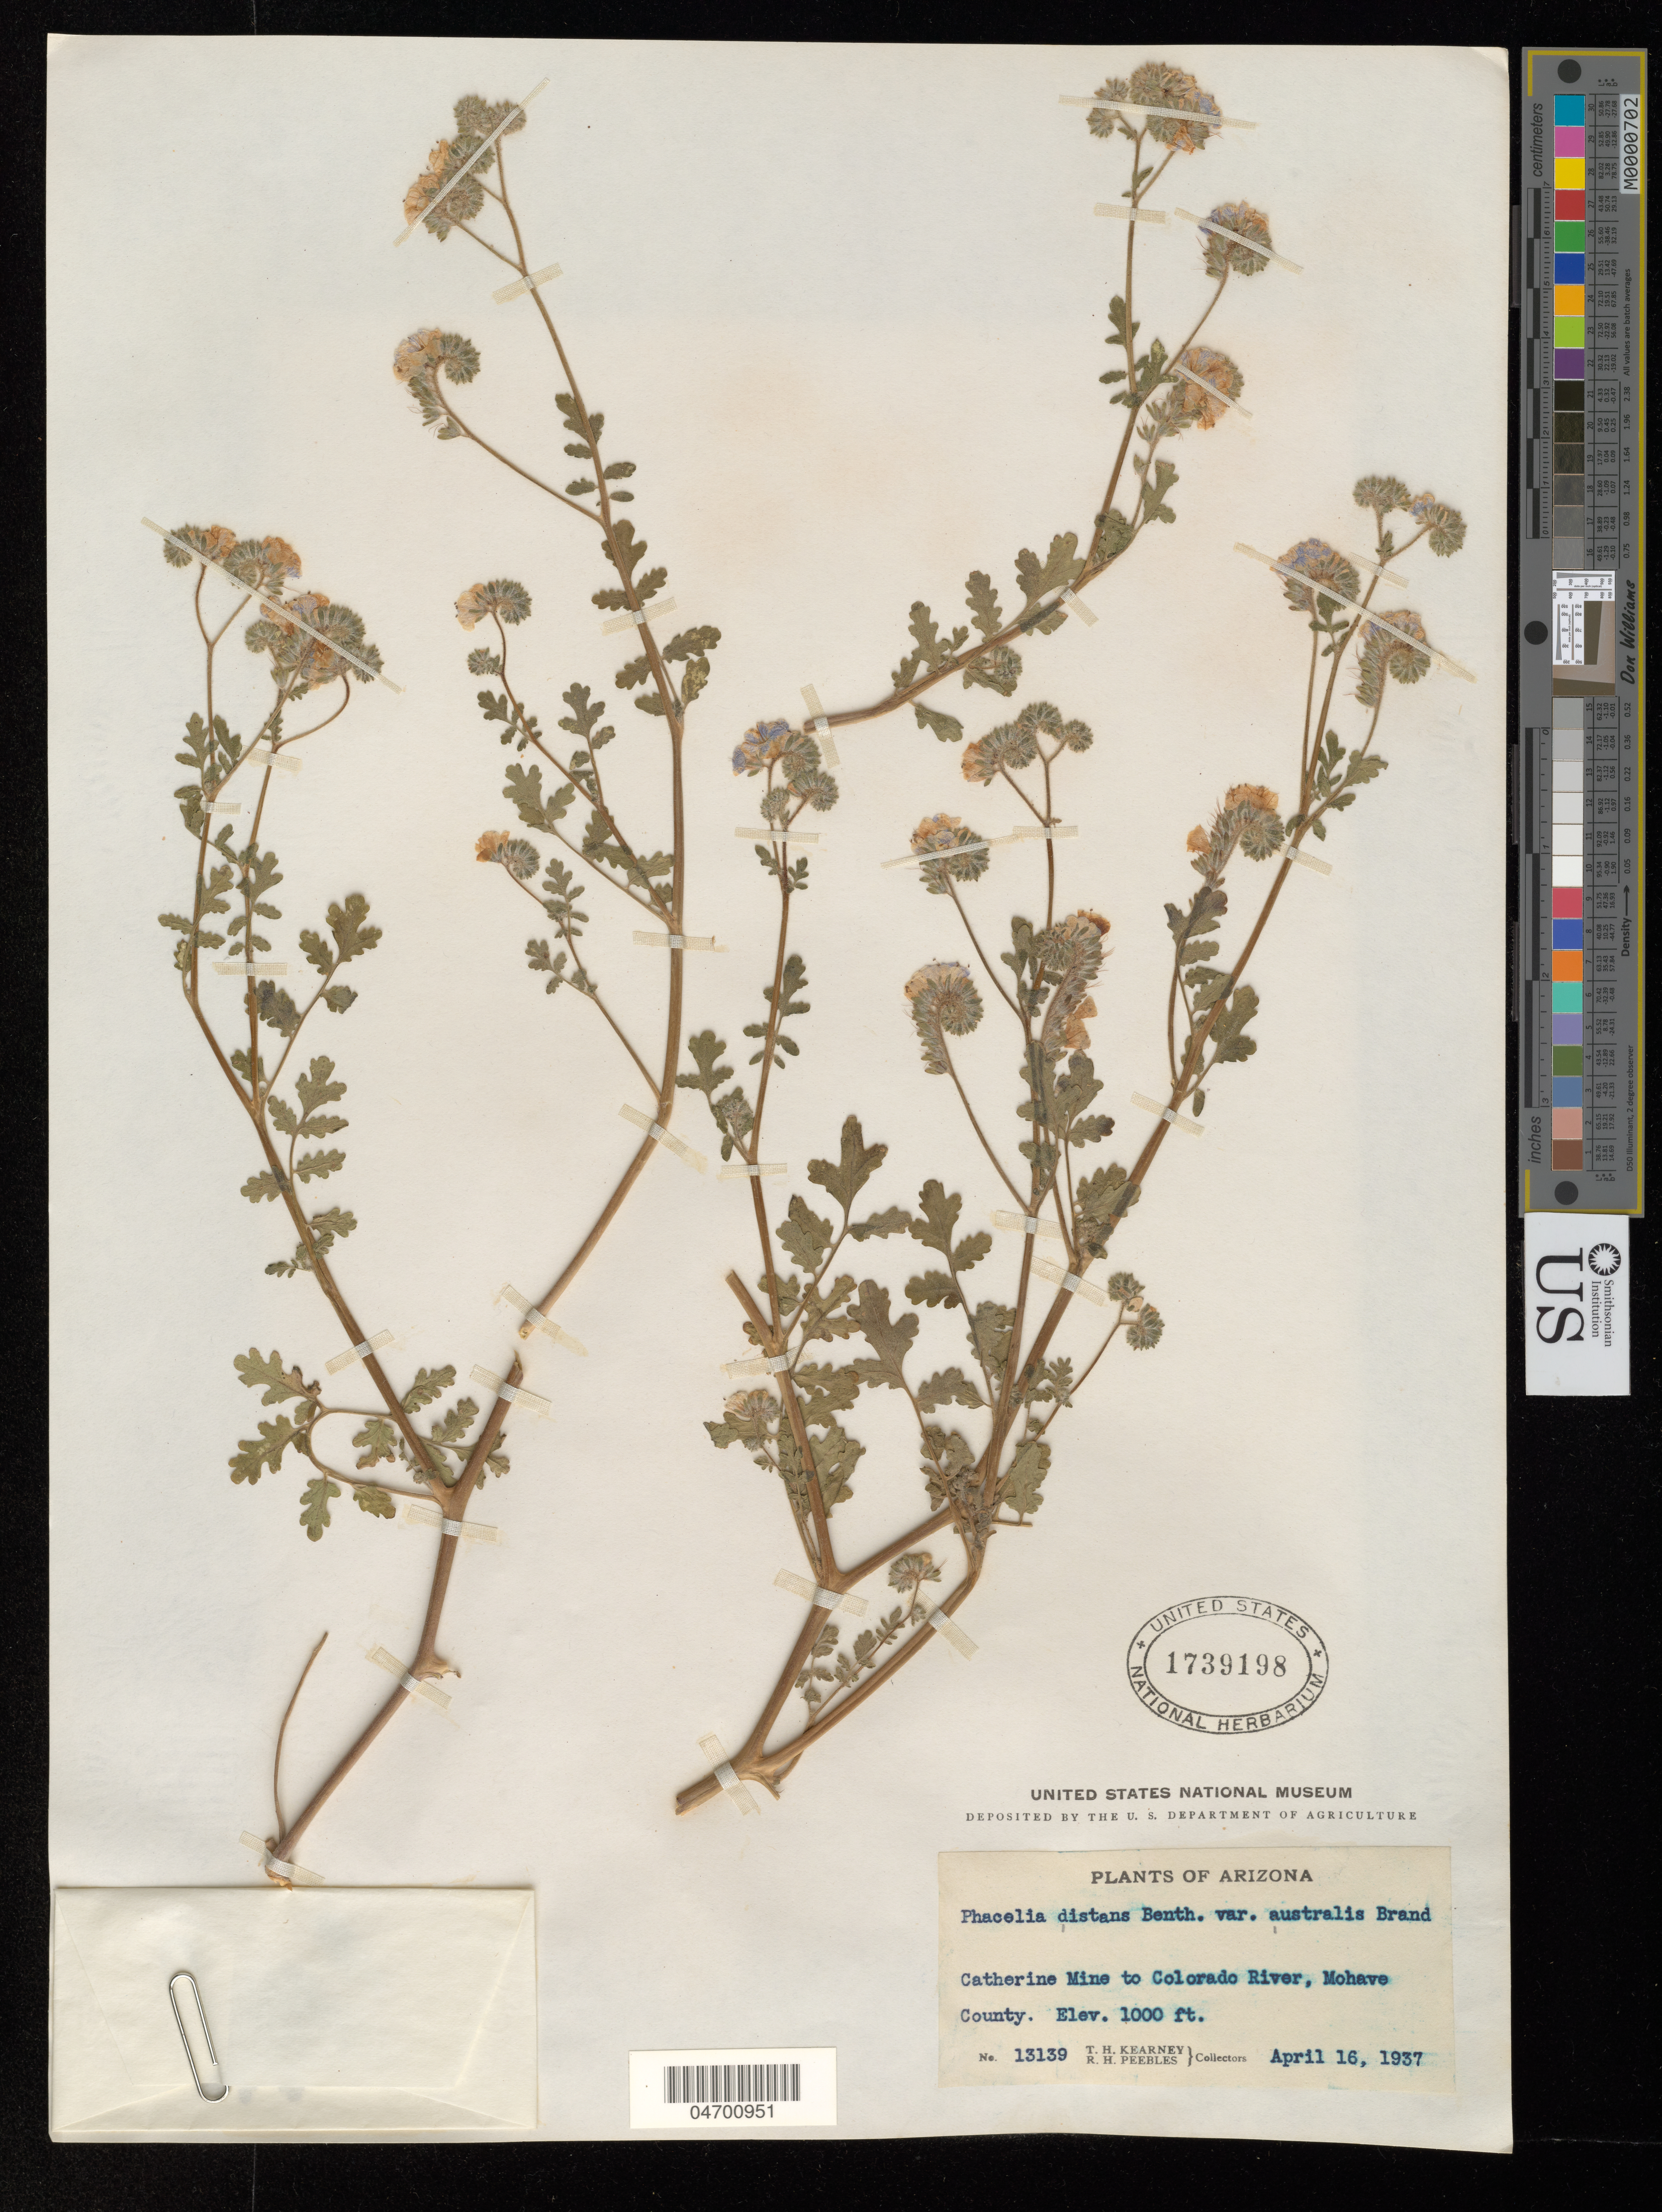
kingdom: Plantae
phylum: Tracheophyta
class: Magnoliopsida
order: Boraginales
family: Hydrophyllaceae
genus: Phacelia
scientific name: Phacelia distans var. australis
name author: Brand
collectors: T. H. Kearney & R. H. Peebles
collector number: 13139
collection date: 1937-04-16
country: United States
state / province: Arizona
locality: Catherline Mine to Colorado River, Mohave County.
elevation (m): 305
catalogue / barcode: US 1739198